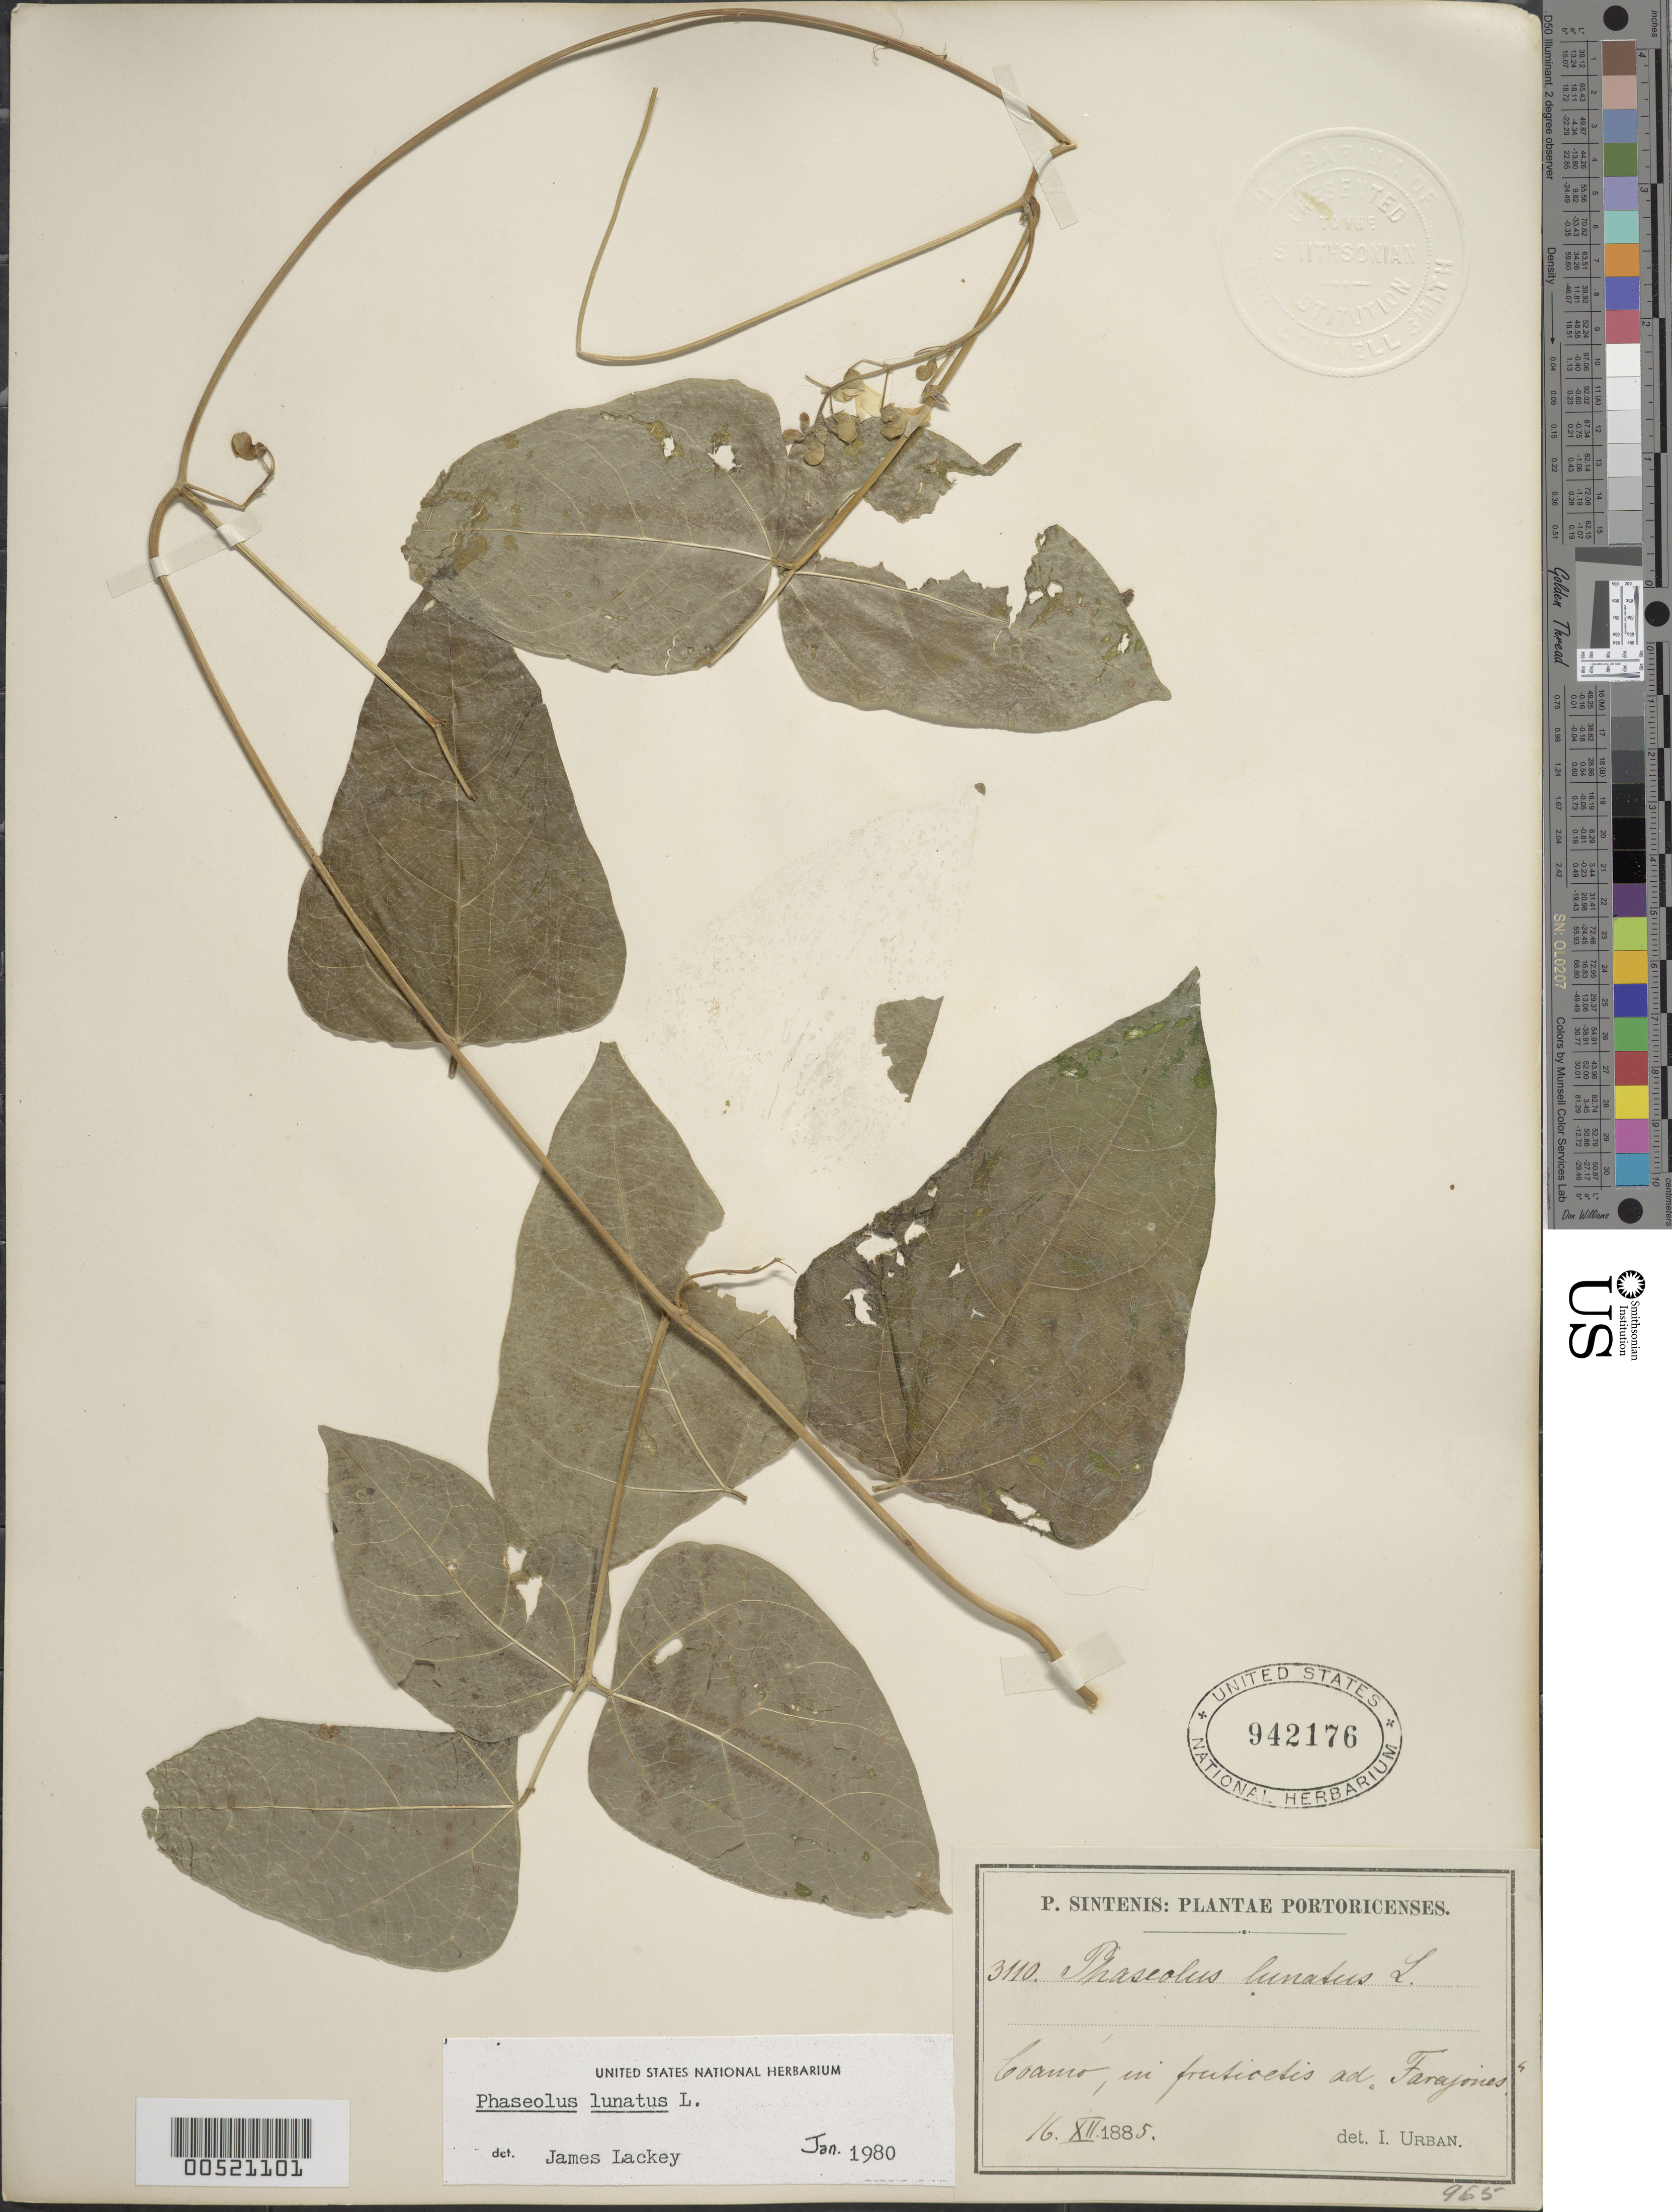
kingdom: Plantae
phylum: Tracheophyta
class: Magnoliopsida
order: Fabales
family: Fabaceae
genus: Phaseolus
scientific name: Phaseolus lunatus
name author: L.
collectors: P. Sintenis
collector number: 3110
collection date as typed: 16 Dec 1885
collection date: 1885-12-16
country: Puerto Rico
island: Greater Antilles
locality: Coamo. In fruticetis ad "Farajones".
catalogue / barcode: US 942176